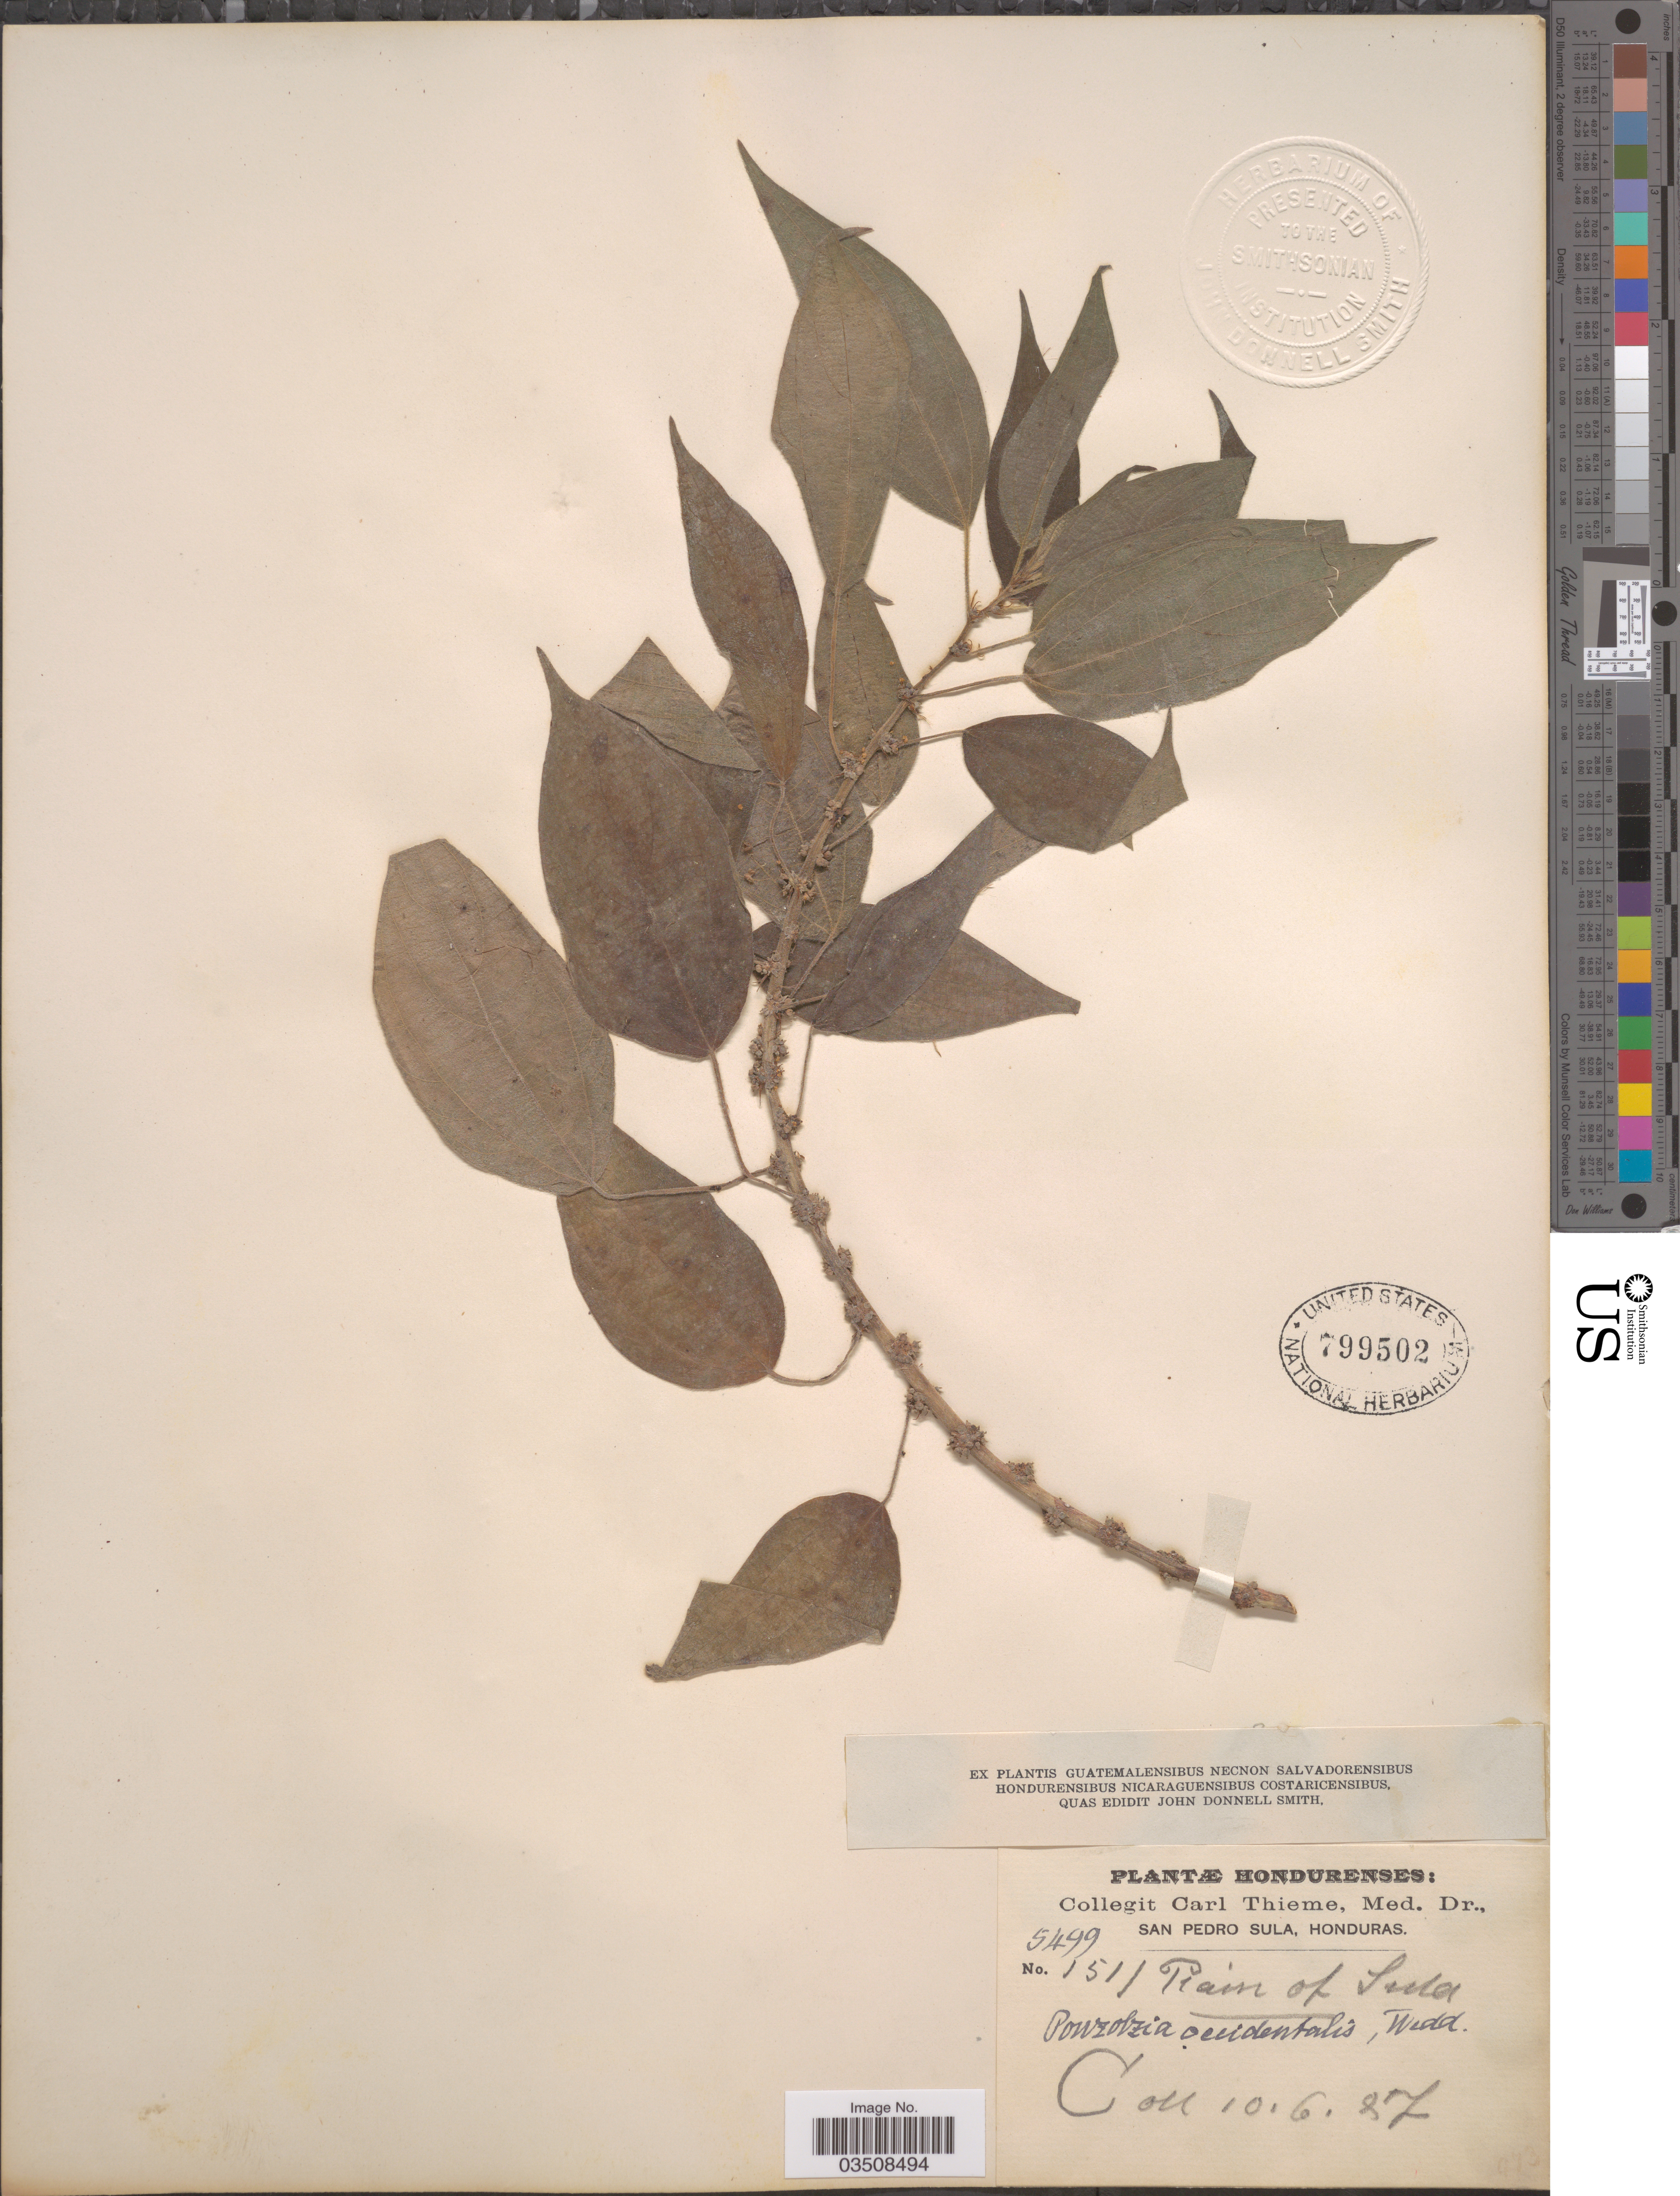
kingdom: Plantae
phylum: Tracheophyta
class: Magnoliopsida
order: Rosales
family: Urticaceae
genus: Pouzolzia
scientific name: Pouzolzia occidentalis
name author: (Liebm.) Wedd.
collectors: C. Thieme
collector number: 5499/1511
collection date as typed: Transcribed d/m/y: 10/6/87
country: Honduras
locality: Plain of Sula.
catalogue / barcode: US 799502